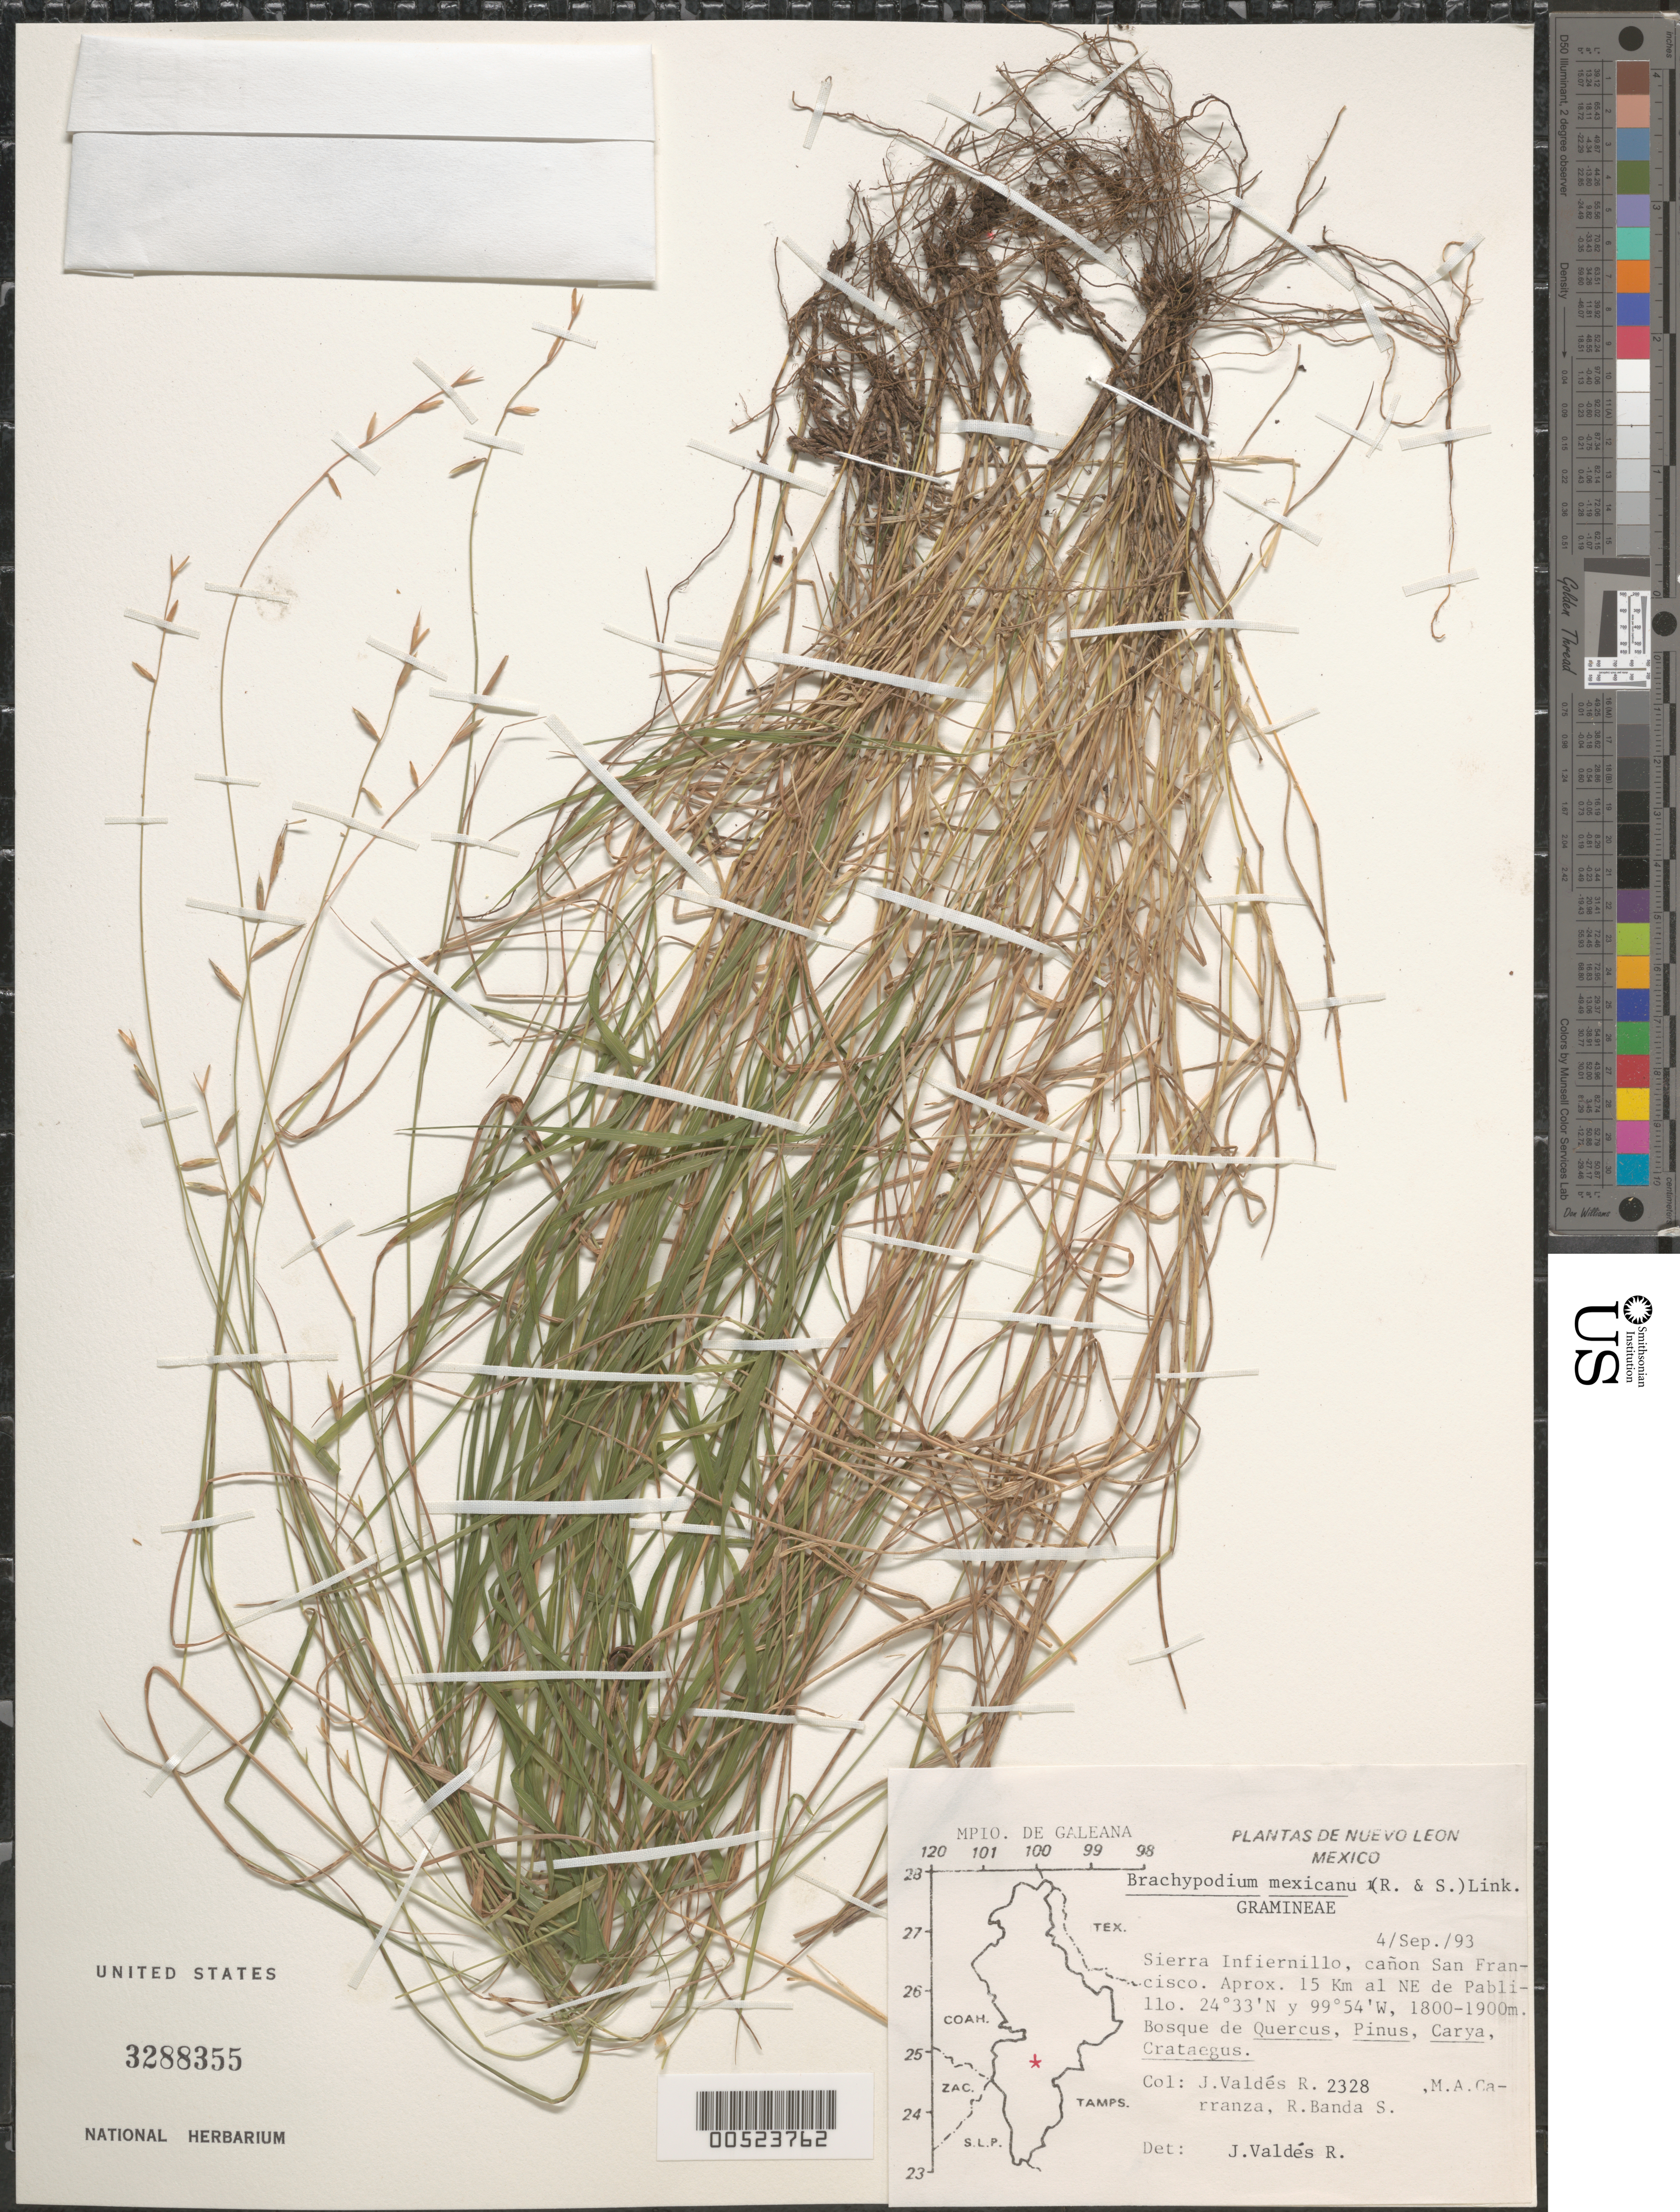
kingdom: Plantae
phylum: Tracheophyta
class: Liliopsida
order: Poales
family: Poaceae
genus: Brachypodium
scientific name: Brachypodium mexicanum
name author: (Roem. & Schult.) Link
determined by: Valdés-Reyna, Jesús, (ANSM), Universidad Autonoma Agraria Antonio Narro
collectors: J. Valdés-Reyna, M. Carranza & R. Banda-S.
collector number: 2328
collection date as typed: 4 Sep 1993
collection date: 1993-09-04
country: Mexico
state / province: Nuevo León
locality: Sierra Infiernillo, ca¤on San Francisco, aprox. 15 km al NE de Pablillo, Mpio de Galeana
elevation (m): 1800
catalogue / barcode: US 3288355